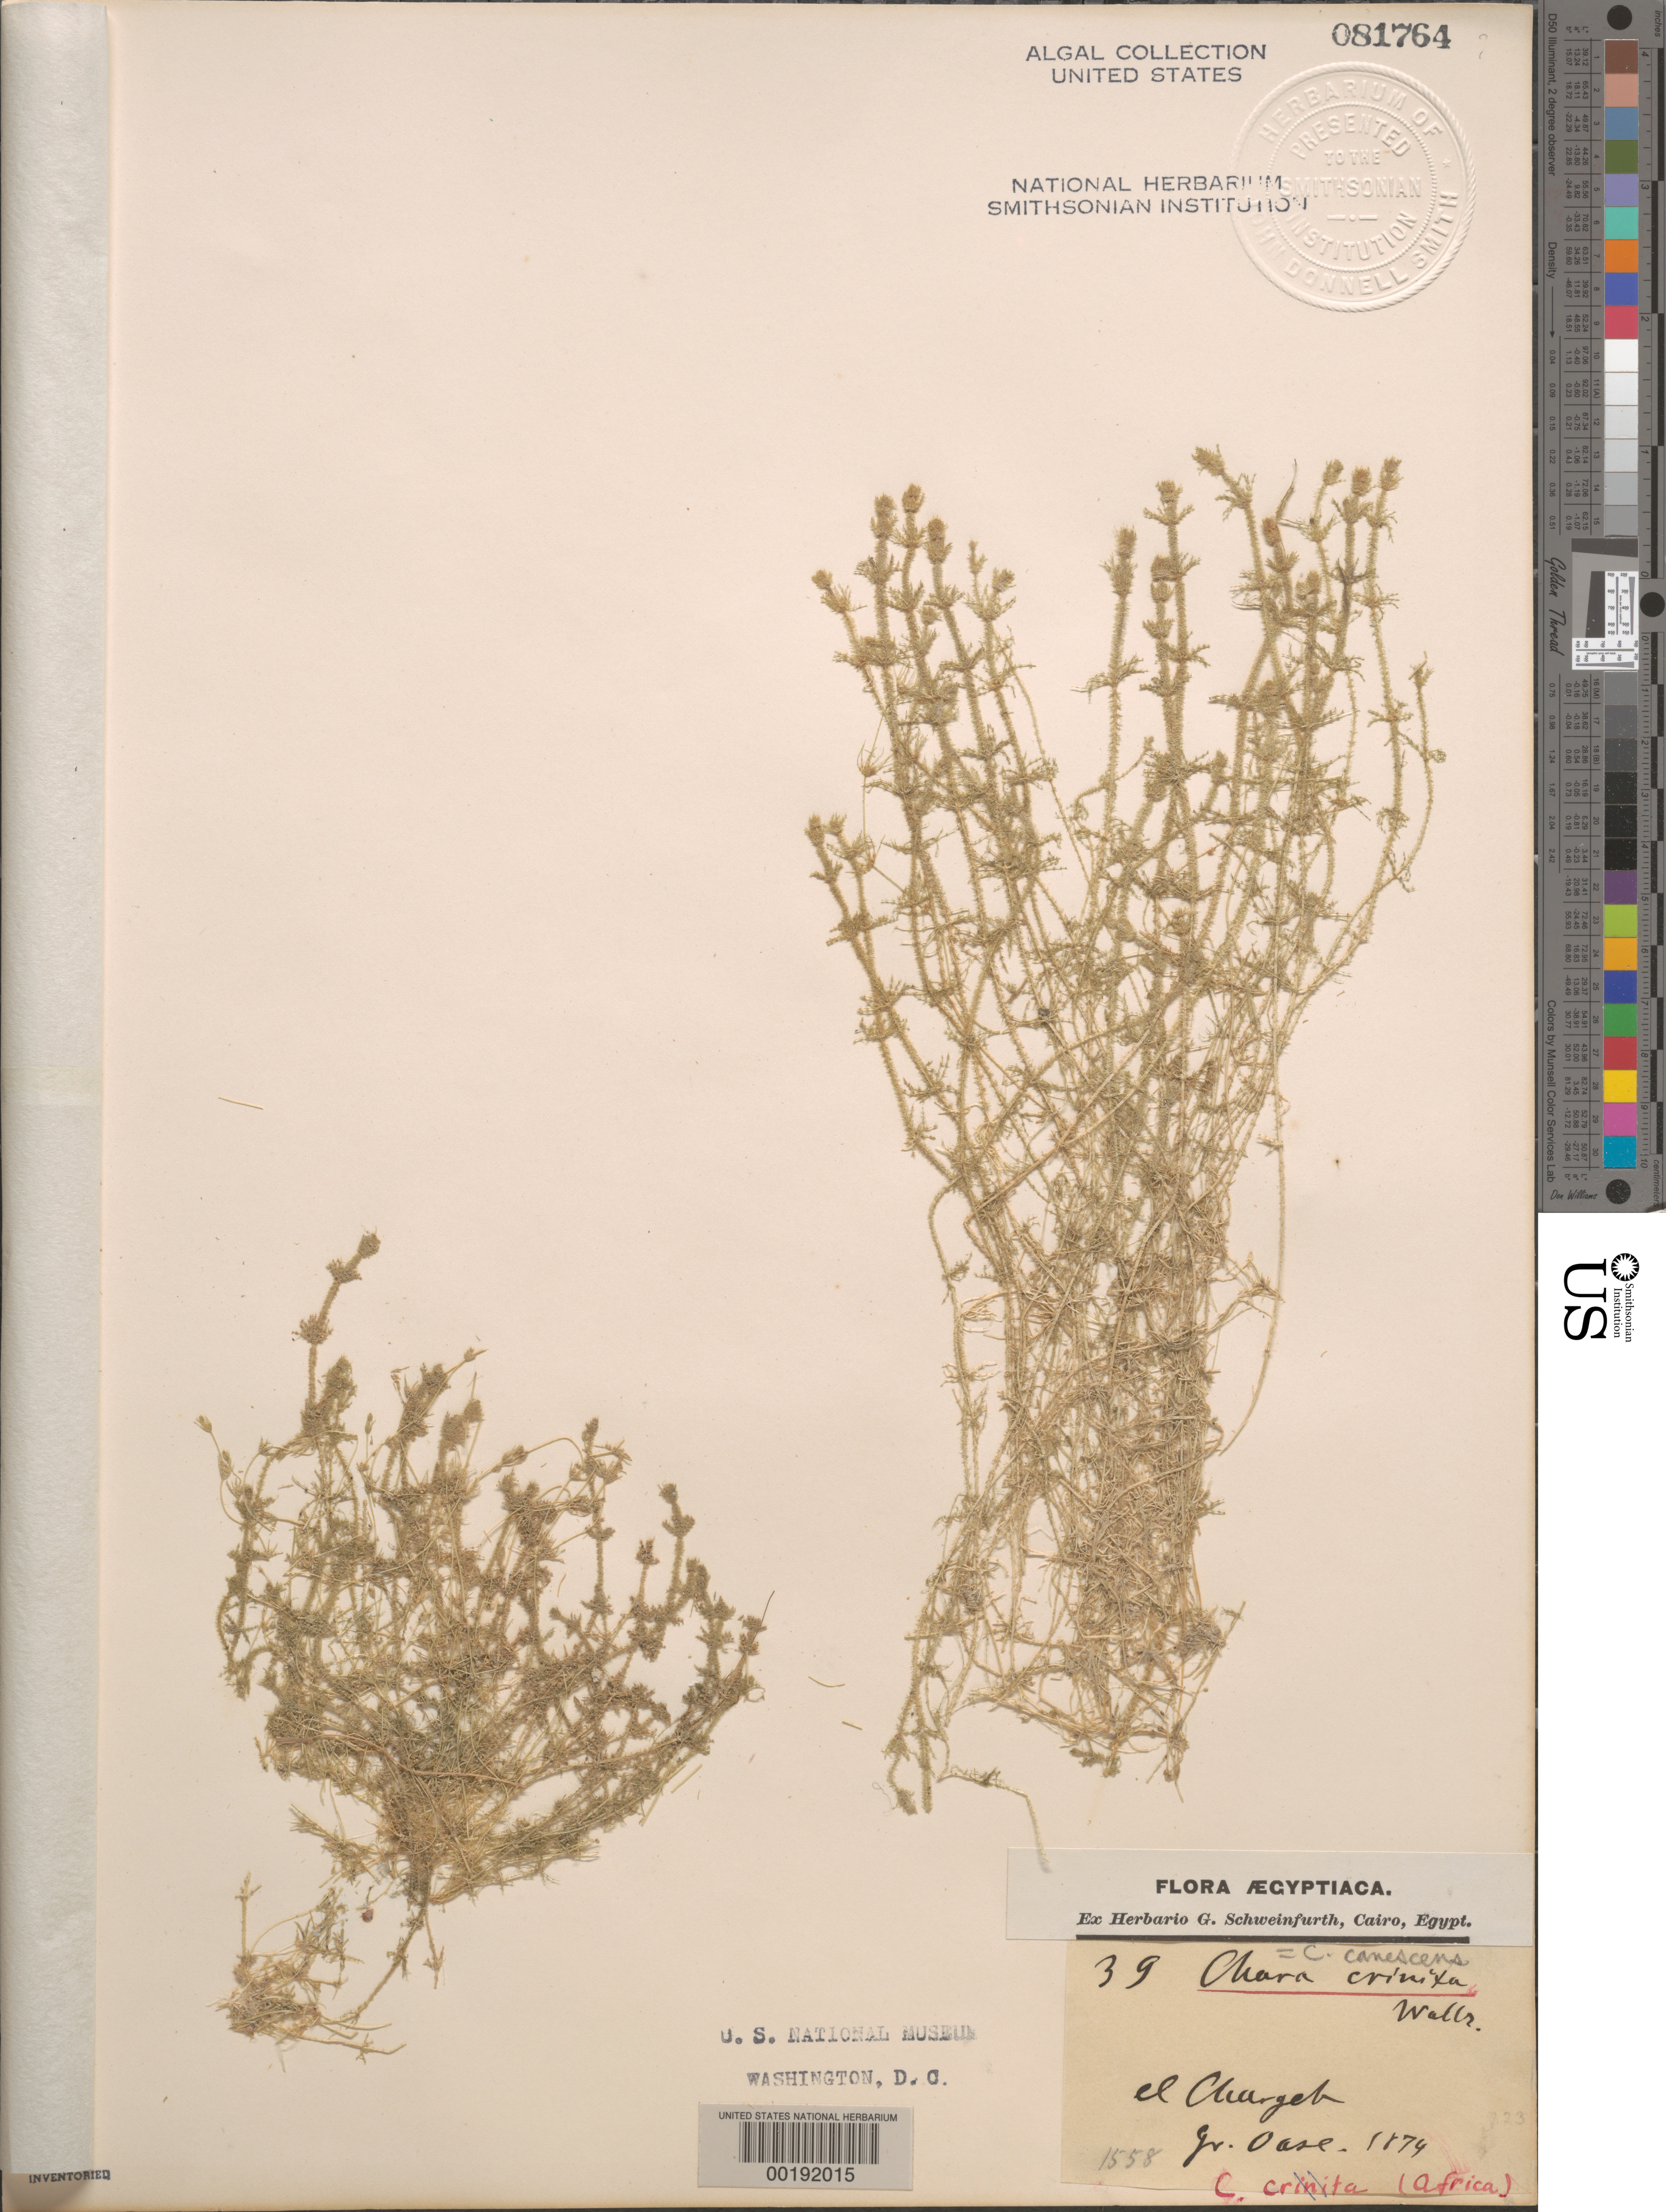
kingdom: Plantae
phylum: Charophyta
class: Charophyceae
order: Charales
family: Characeae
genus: Chara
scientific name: Chara canescens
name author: Loisel.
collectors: G. A. Schweinfurth (herbarium)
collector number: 39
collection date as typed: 1874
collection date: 1874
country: Egypt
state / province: Al Wadi al Jadid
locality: Al Kharga (El Chargeb), Kharga Oasis (Gr. Oase), Lower Egypt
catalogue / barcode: US 81764